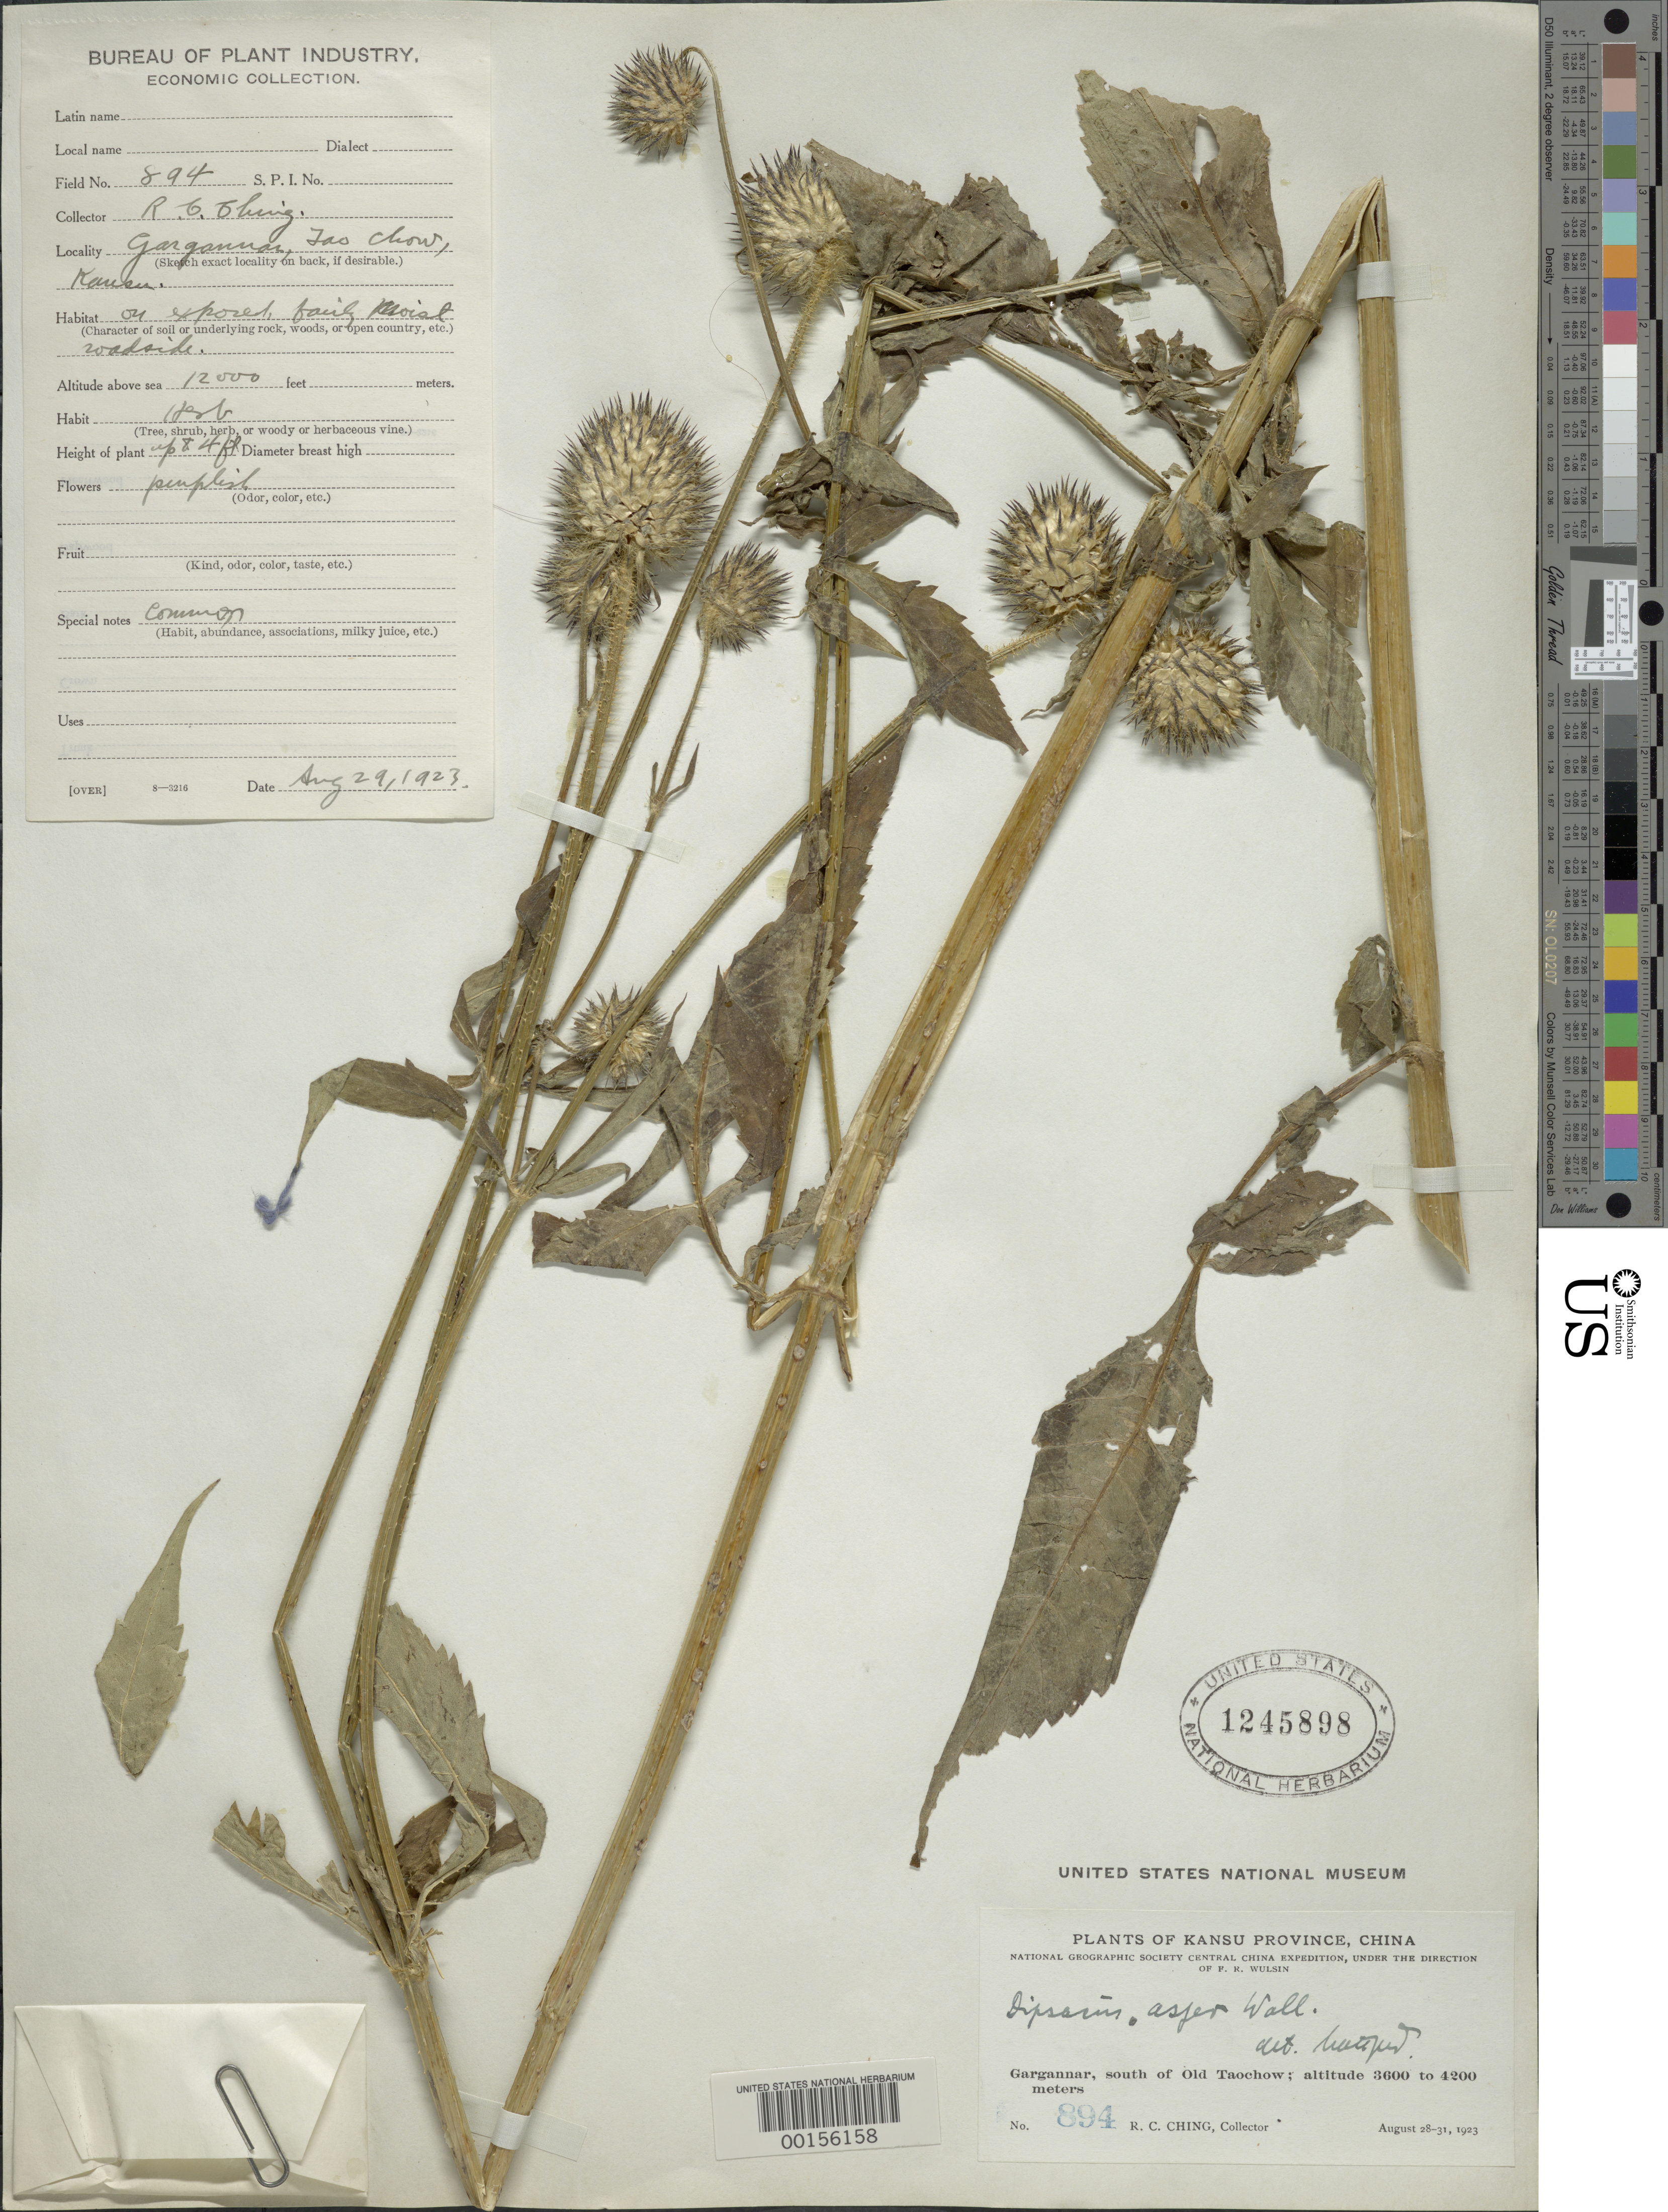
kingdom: Plantae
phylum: Tracheophyta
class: Magnoliopsida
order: Dipsacales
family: Caprifoliaceae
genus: Dipsacus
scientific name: Dipsacus asper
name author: Wall.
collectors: R. C. Ching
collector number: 894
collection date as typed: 28 Aug 1923 to 31 Aug 1923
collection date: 1923-08-28/1923-08-31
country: China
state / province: Gansu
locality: Gargannar, south of old Taochow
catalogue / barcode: US 1245898